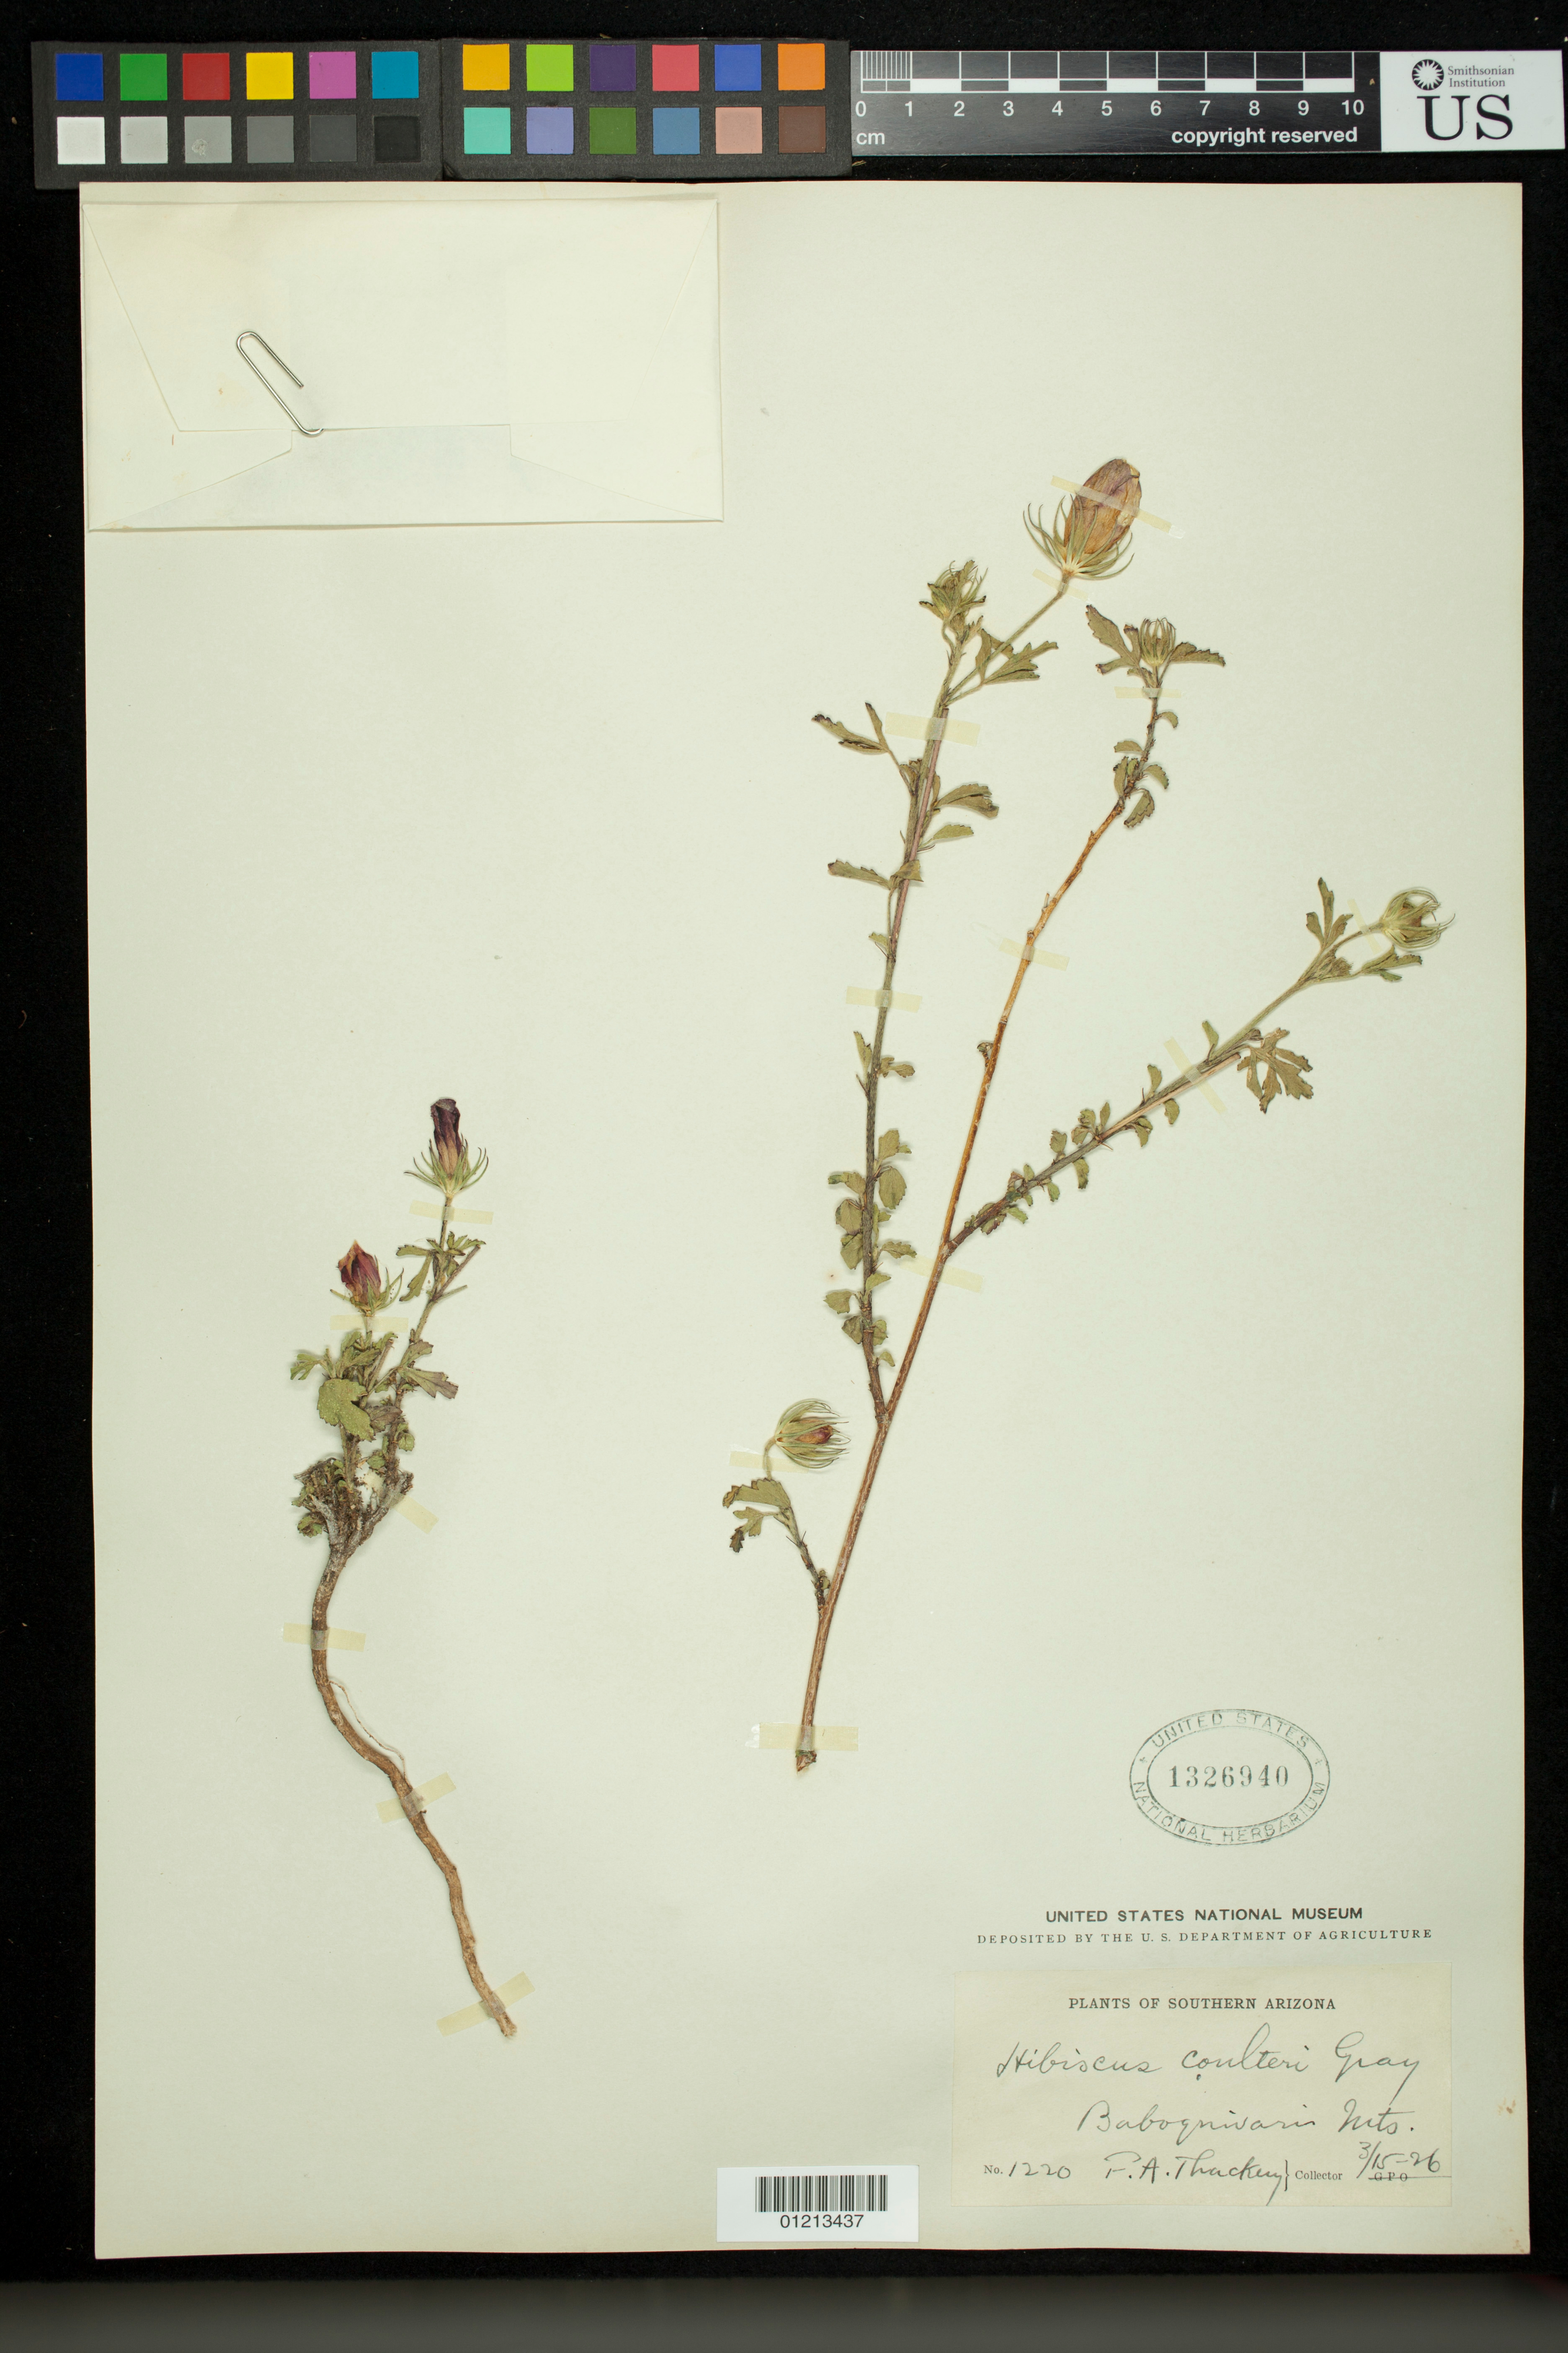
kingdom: Plantae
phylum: Tracheophyta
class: Magnoliopsida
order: Malvales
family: Malvaceae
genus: Hibiscus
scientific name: Hibiscus coulteri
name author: Harv. ex A. Gray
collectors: F. A. Thackery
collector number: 1220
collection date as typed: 15 Mar 1926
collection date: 1926-03-15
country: United States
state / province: Arizona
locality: Southern Arizona: Baboquivari Mts.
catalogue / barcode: US 1326940